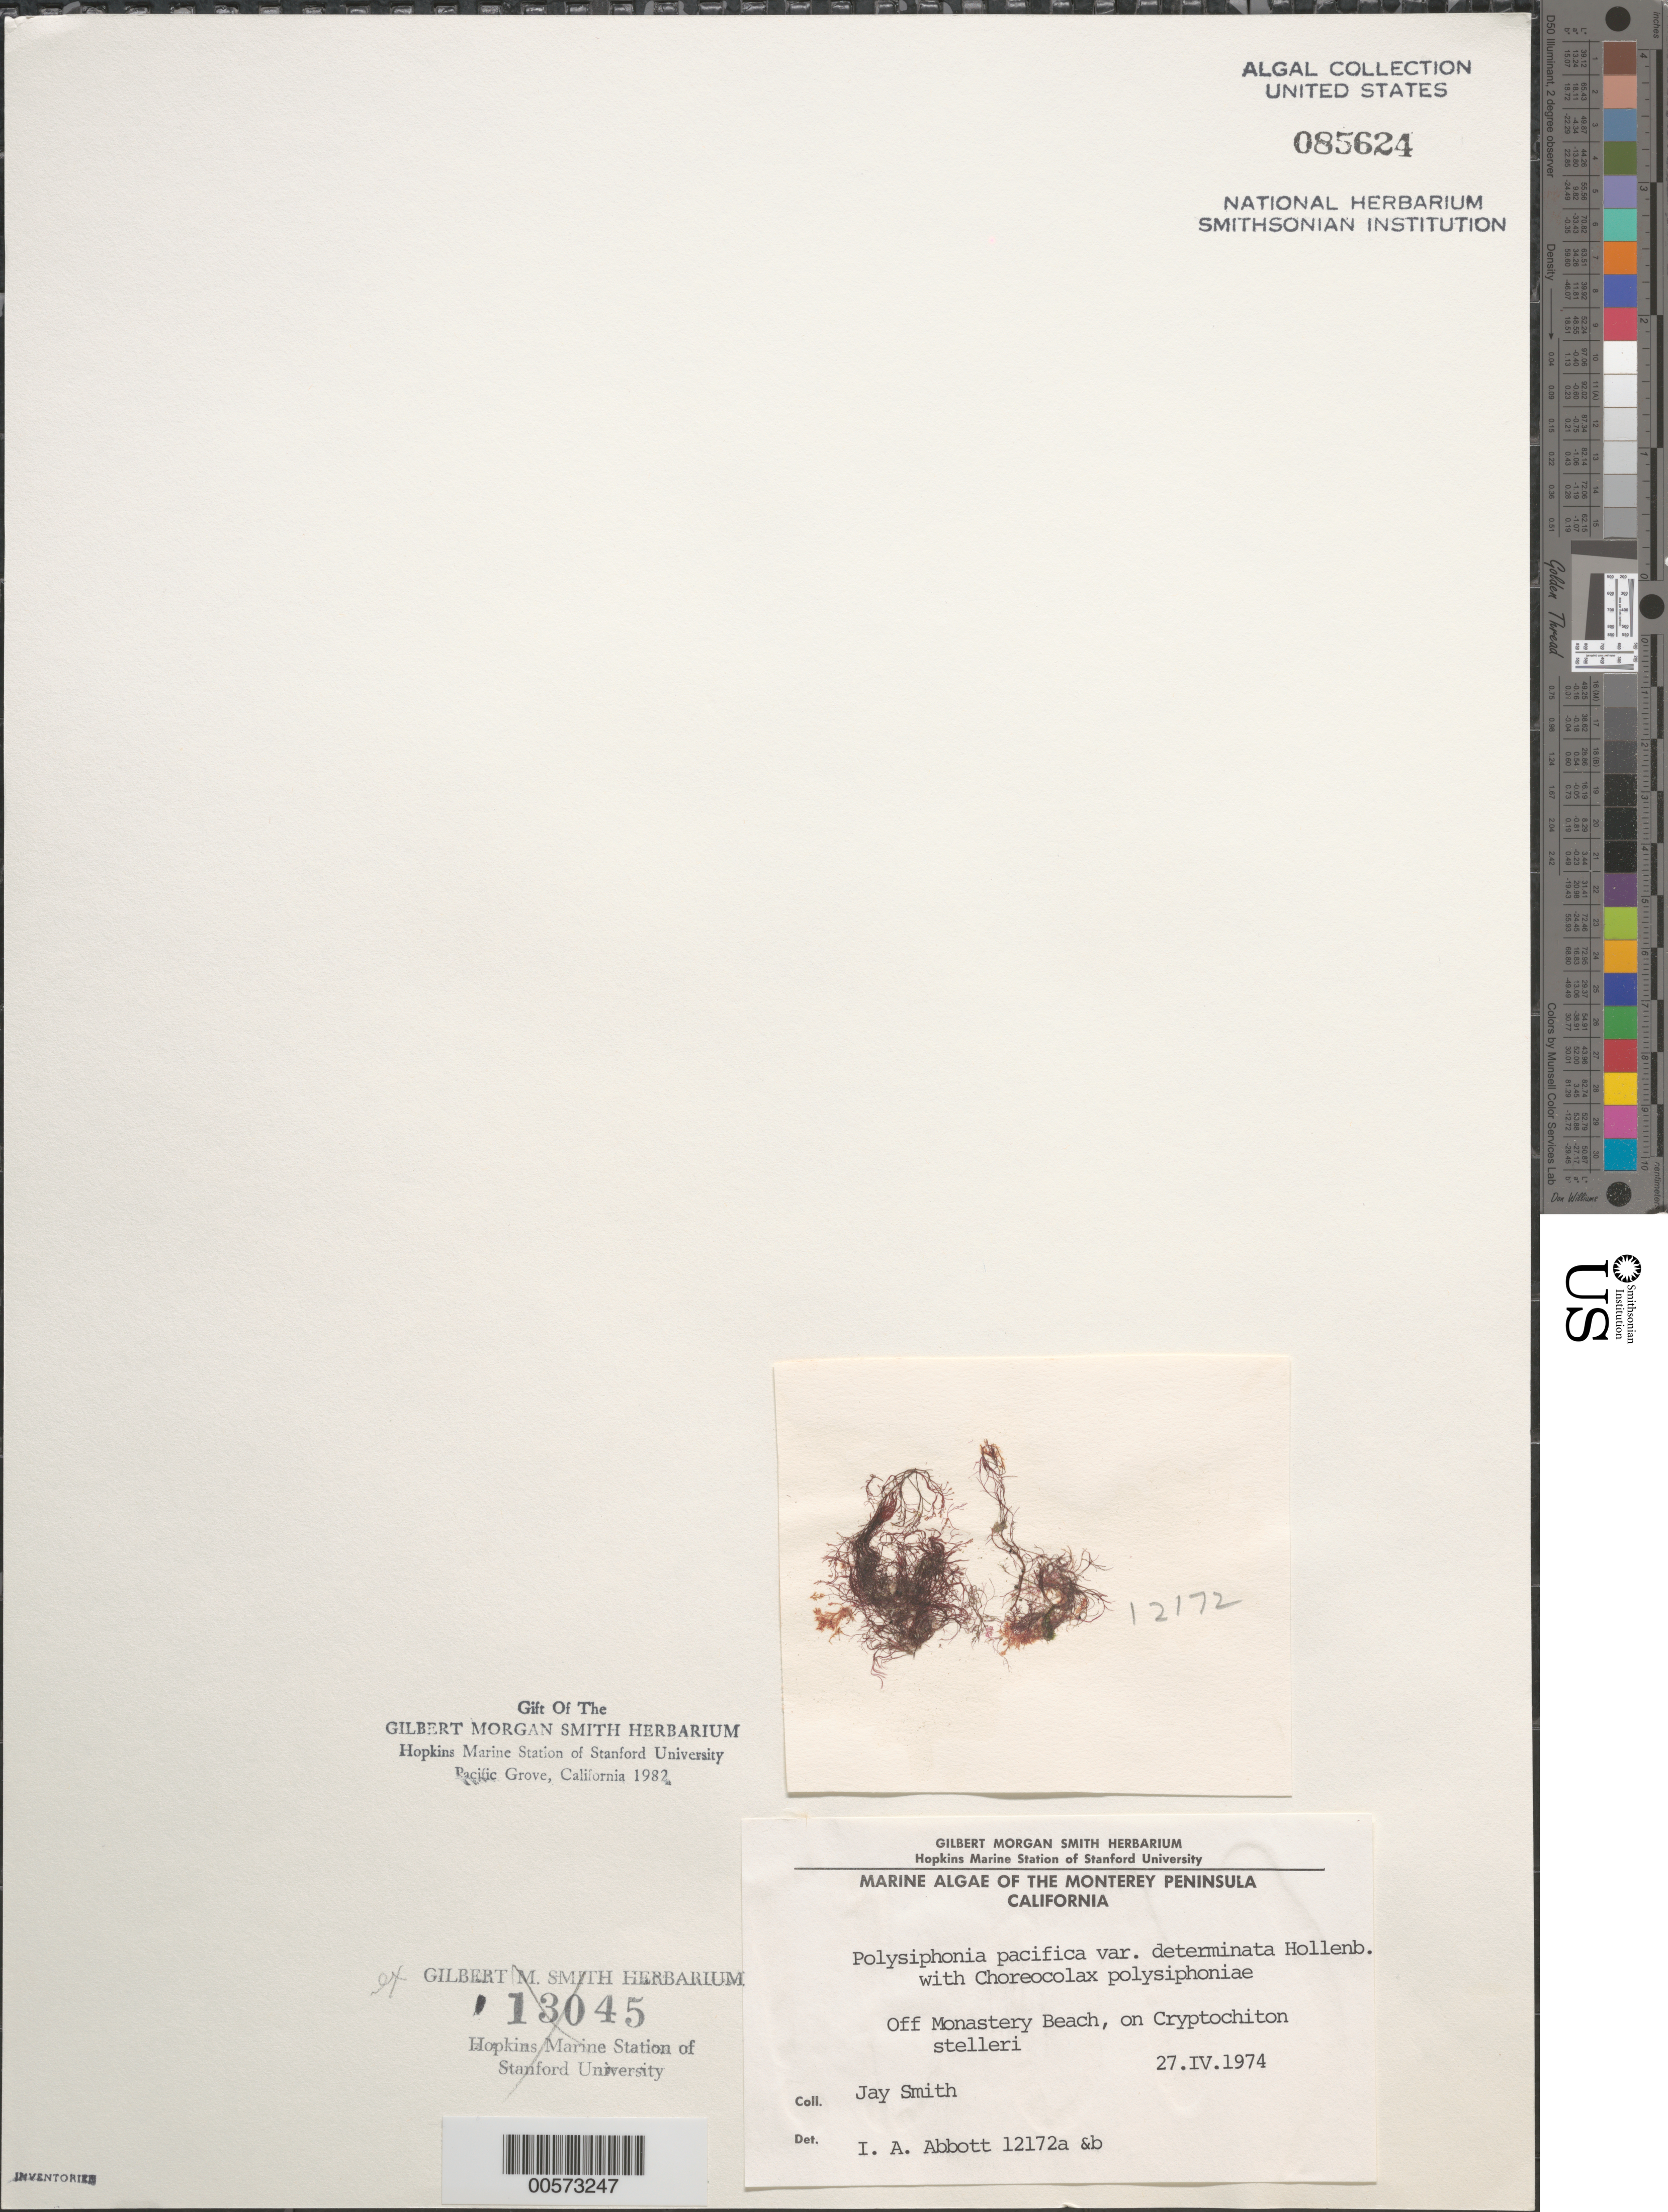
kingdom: Plantae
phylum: Rhodophyta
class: Florideophyceae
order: Ceramiales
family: Rhodomelaceae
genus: Polysiphonia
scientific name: Polysiphonia pacifica var. determinata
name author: Hollenb.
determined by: Abbott, Isabella A.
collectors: J. Smith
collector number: IAA 12172a & IAA 12172b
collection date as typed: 27 Apr 1974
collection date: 1974-04-27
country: United States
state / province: California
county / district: Monterey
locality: Off Monastery Beach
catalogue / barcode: US 85624